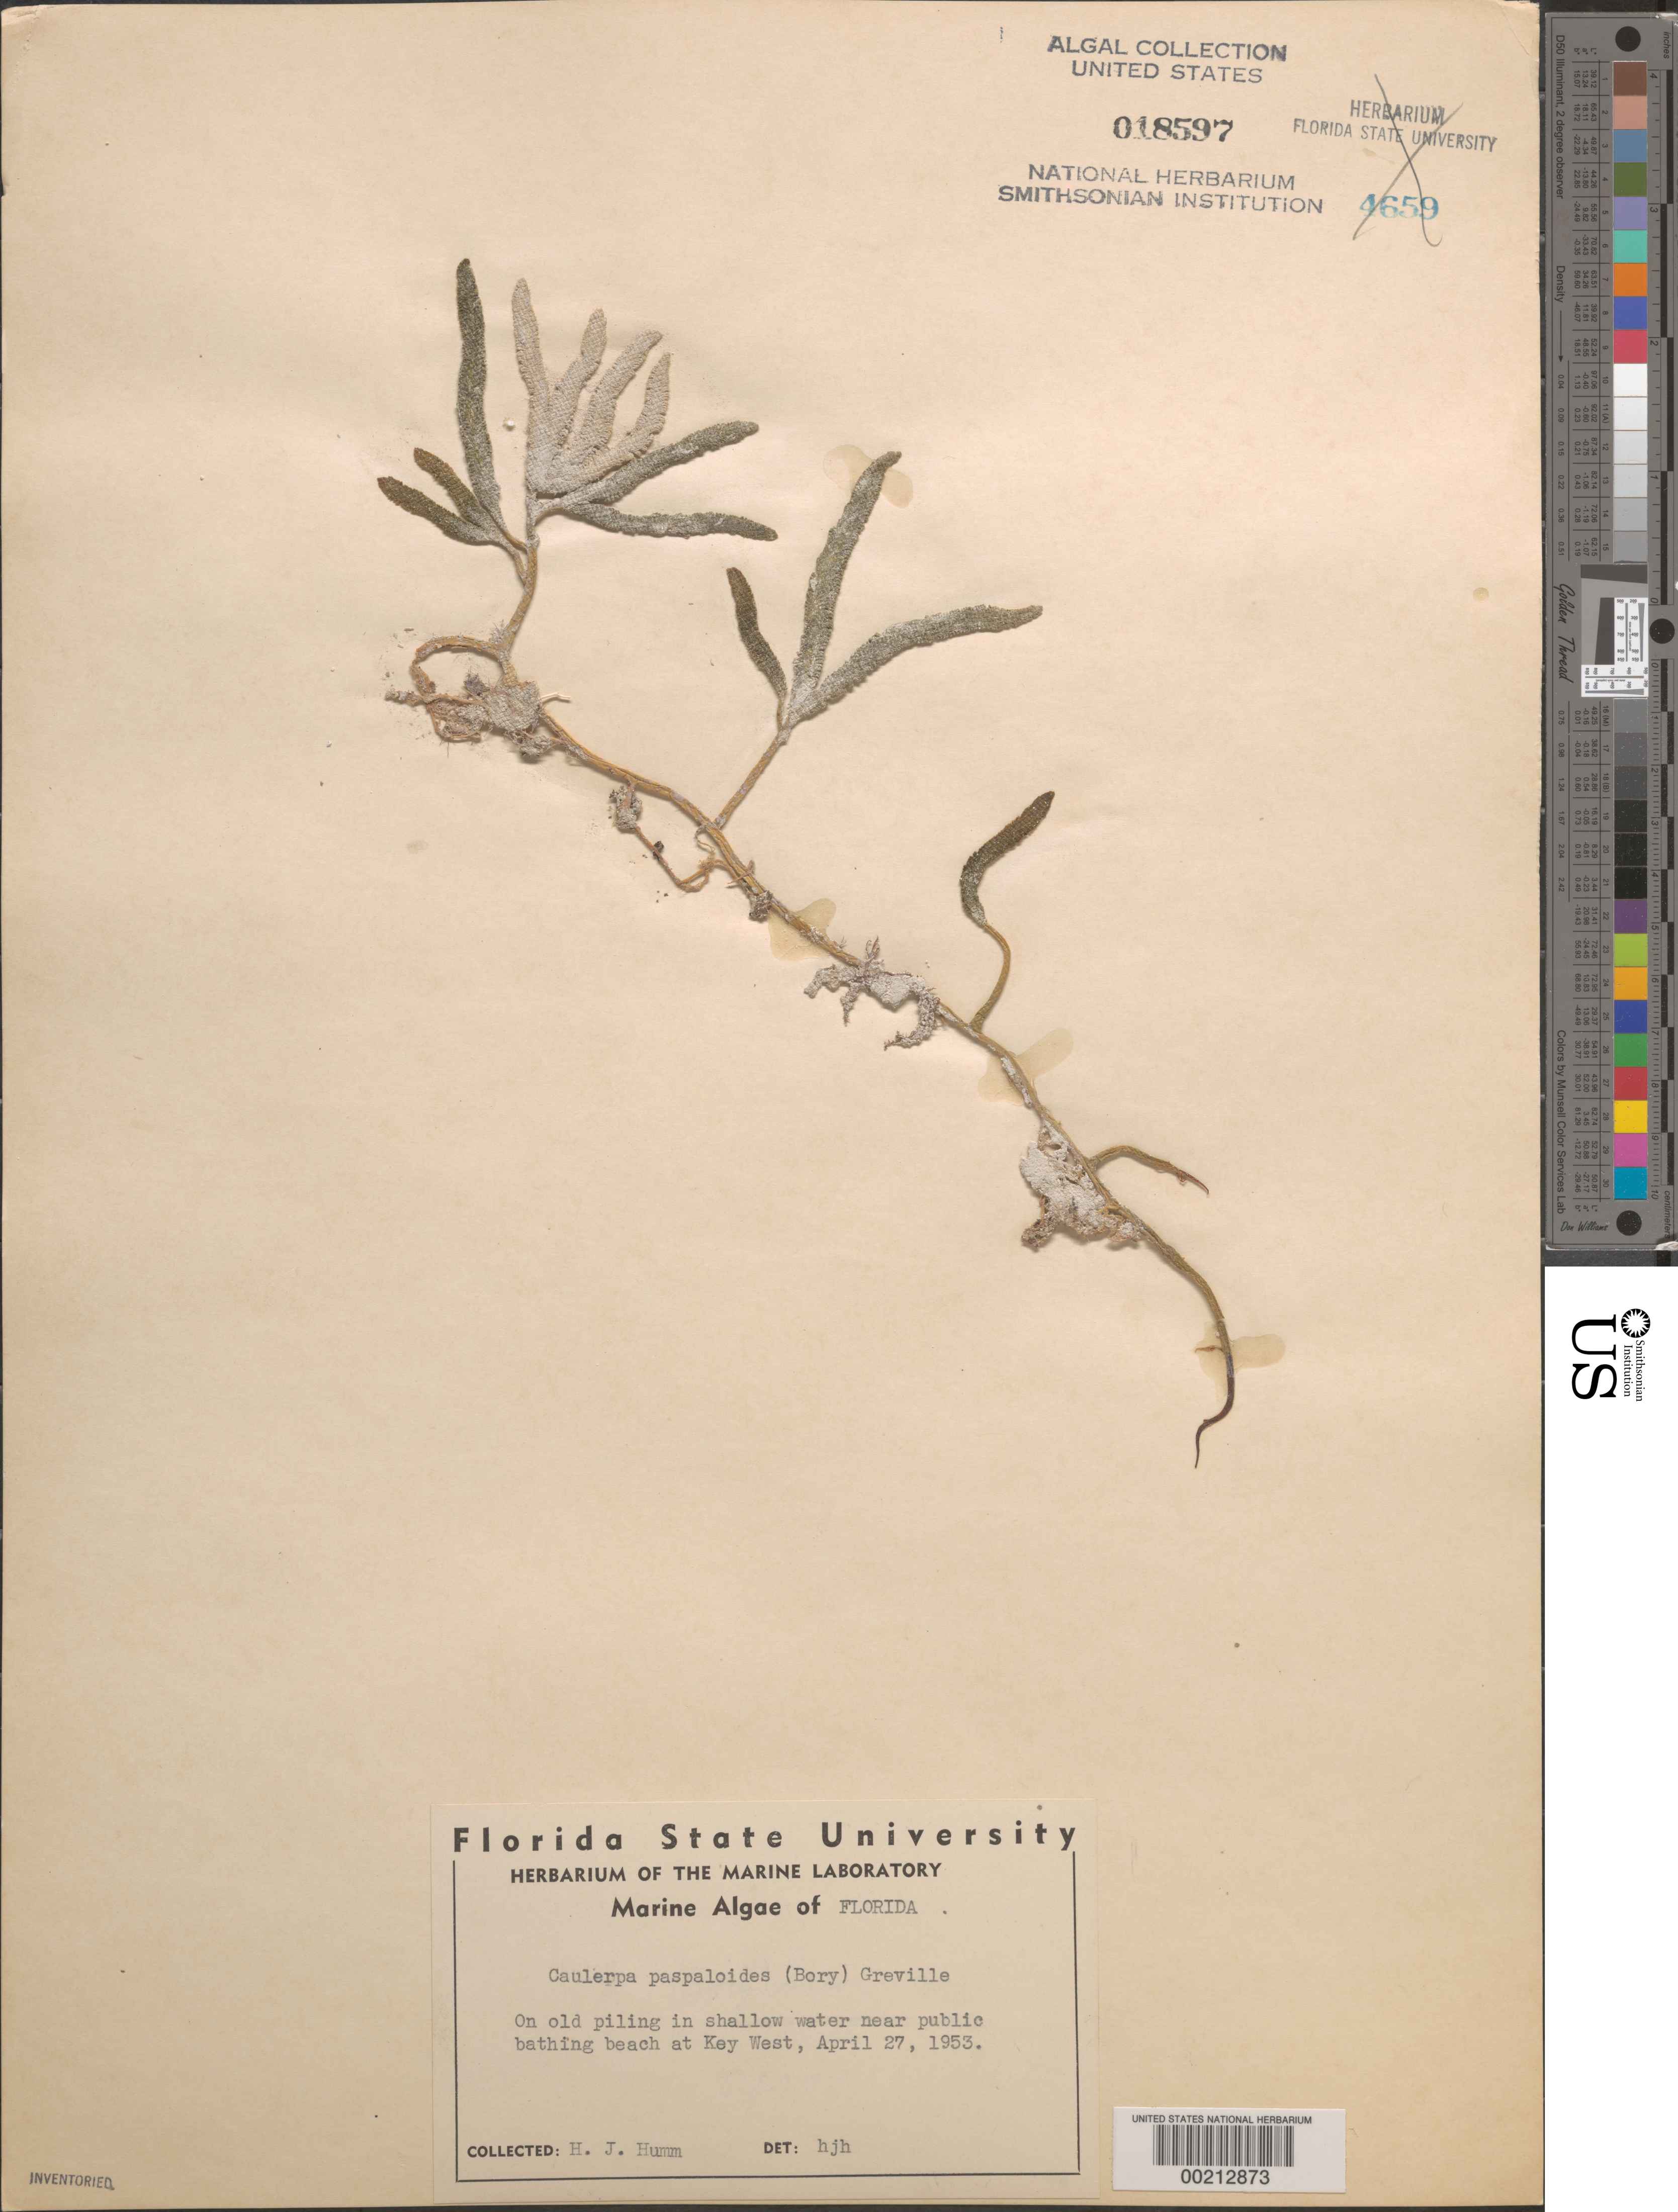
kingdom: Plantae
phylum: Chlorophyta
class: Ulvophyceae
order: Bryopsidales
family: Caulerpaceae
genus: Caulerpa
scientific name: Caulerpa paspaloides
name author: (Bory) Grev.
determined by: Humm, Harold J.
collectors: H. J. Humm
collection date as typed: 27 Apr 1953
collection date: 1953-04-27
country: United States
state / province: Florida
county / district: Monroe County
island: Key West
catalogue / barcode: US 18597